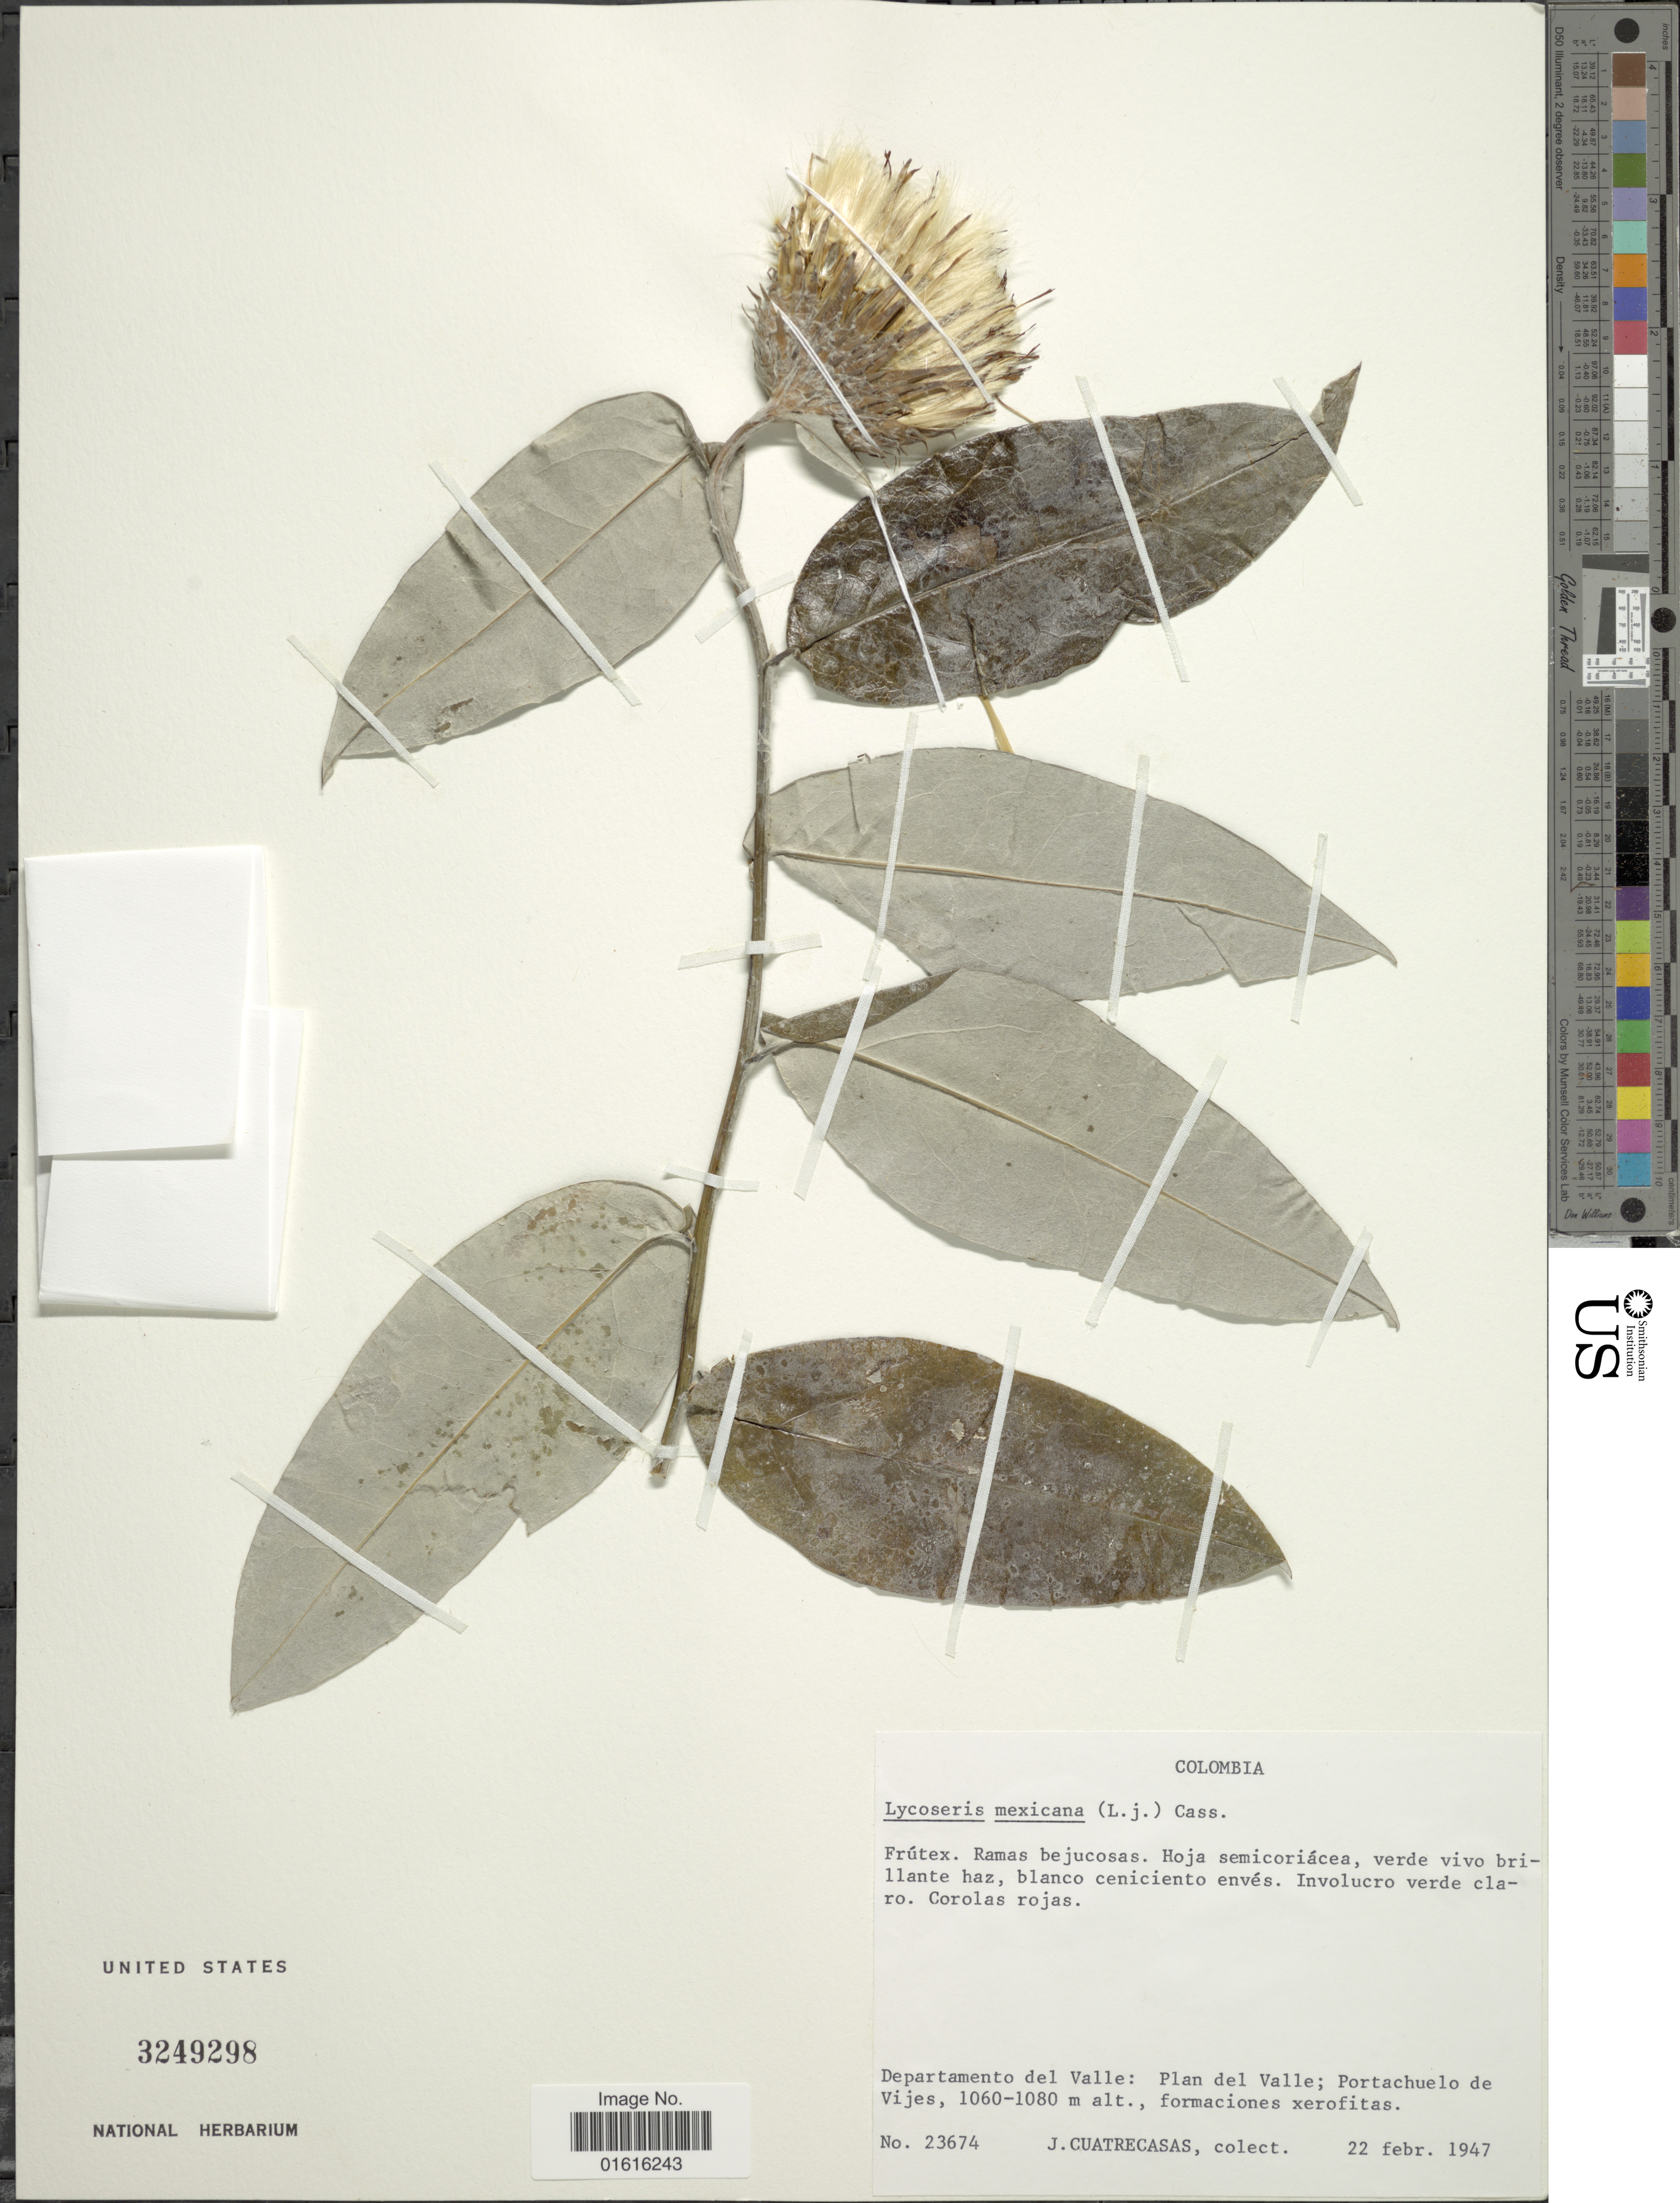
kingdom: Plantae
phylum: Tracheophyta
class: Magnoliopsida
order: Asterales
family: Asteraceae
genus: Lycoseris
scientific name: Lycoseris mexicana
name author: (L. f.) Cass.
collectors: J. Cuatrecasas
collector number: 23674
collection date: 1947-02-22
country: Colombia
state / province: Valle del Cauca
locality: Departamento del Valle: Plan del Valle; Portachuelo de Viejes.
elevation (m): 1060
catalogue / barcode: US 3249298